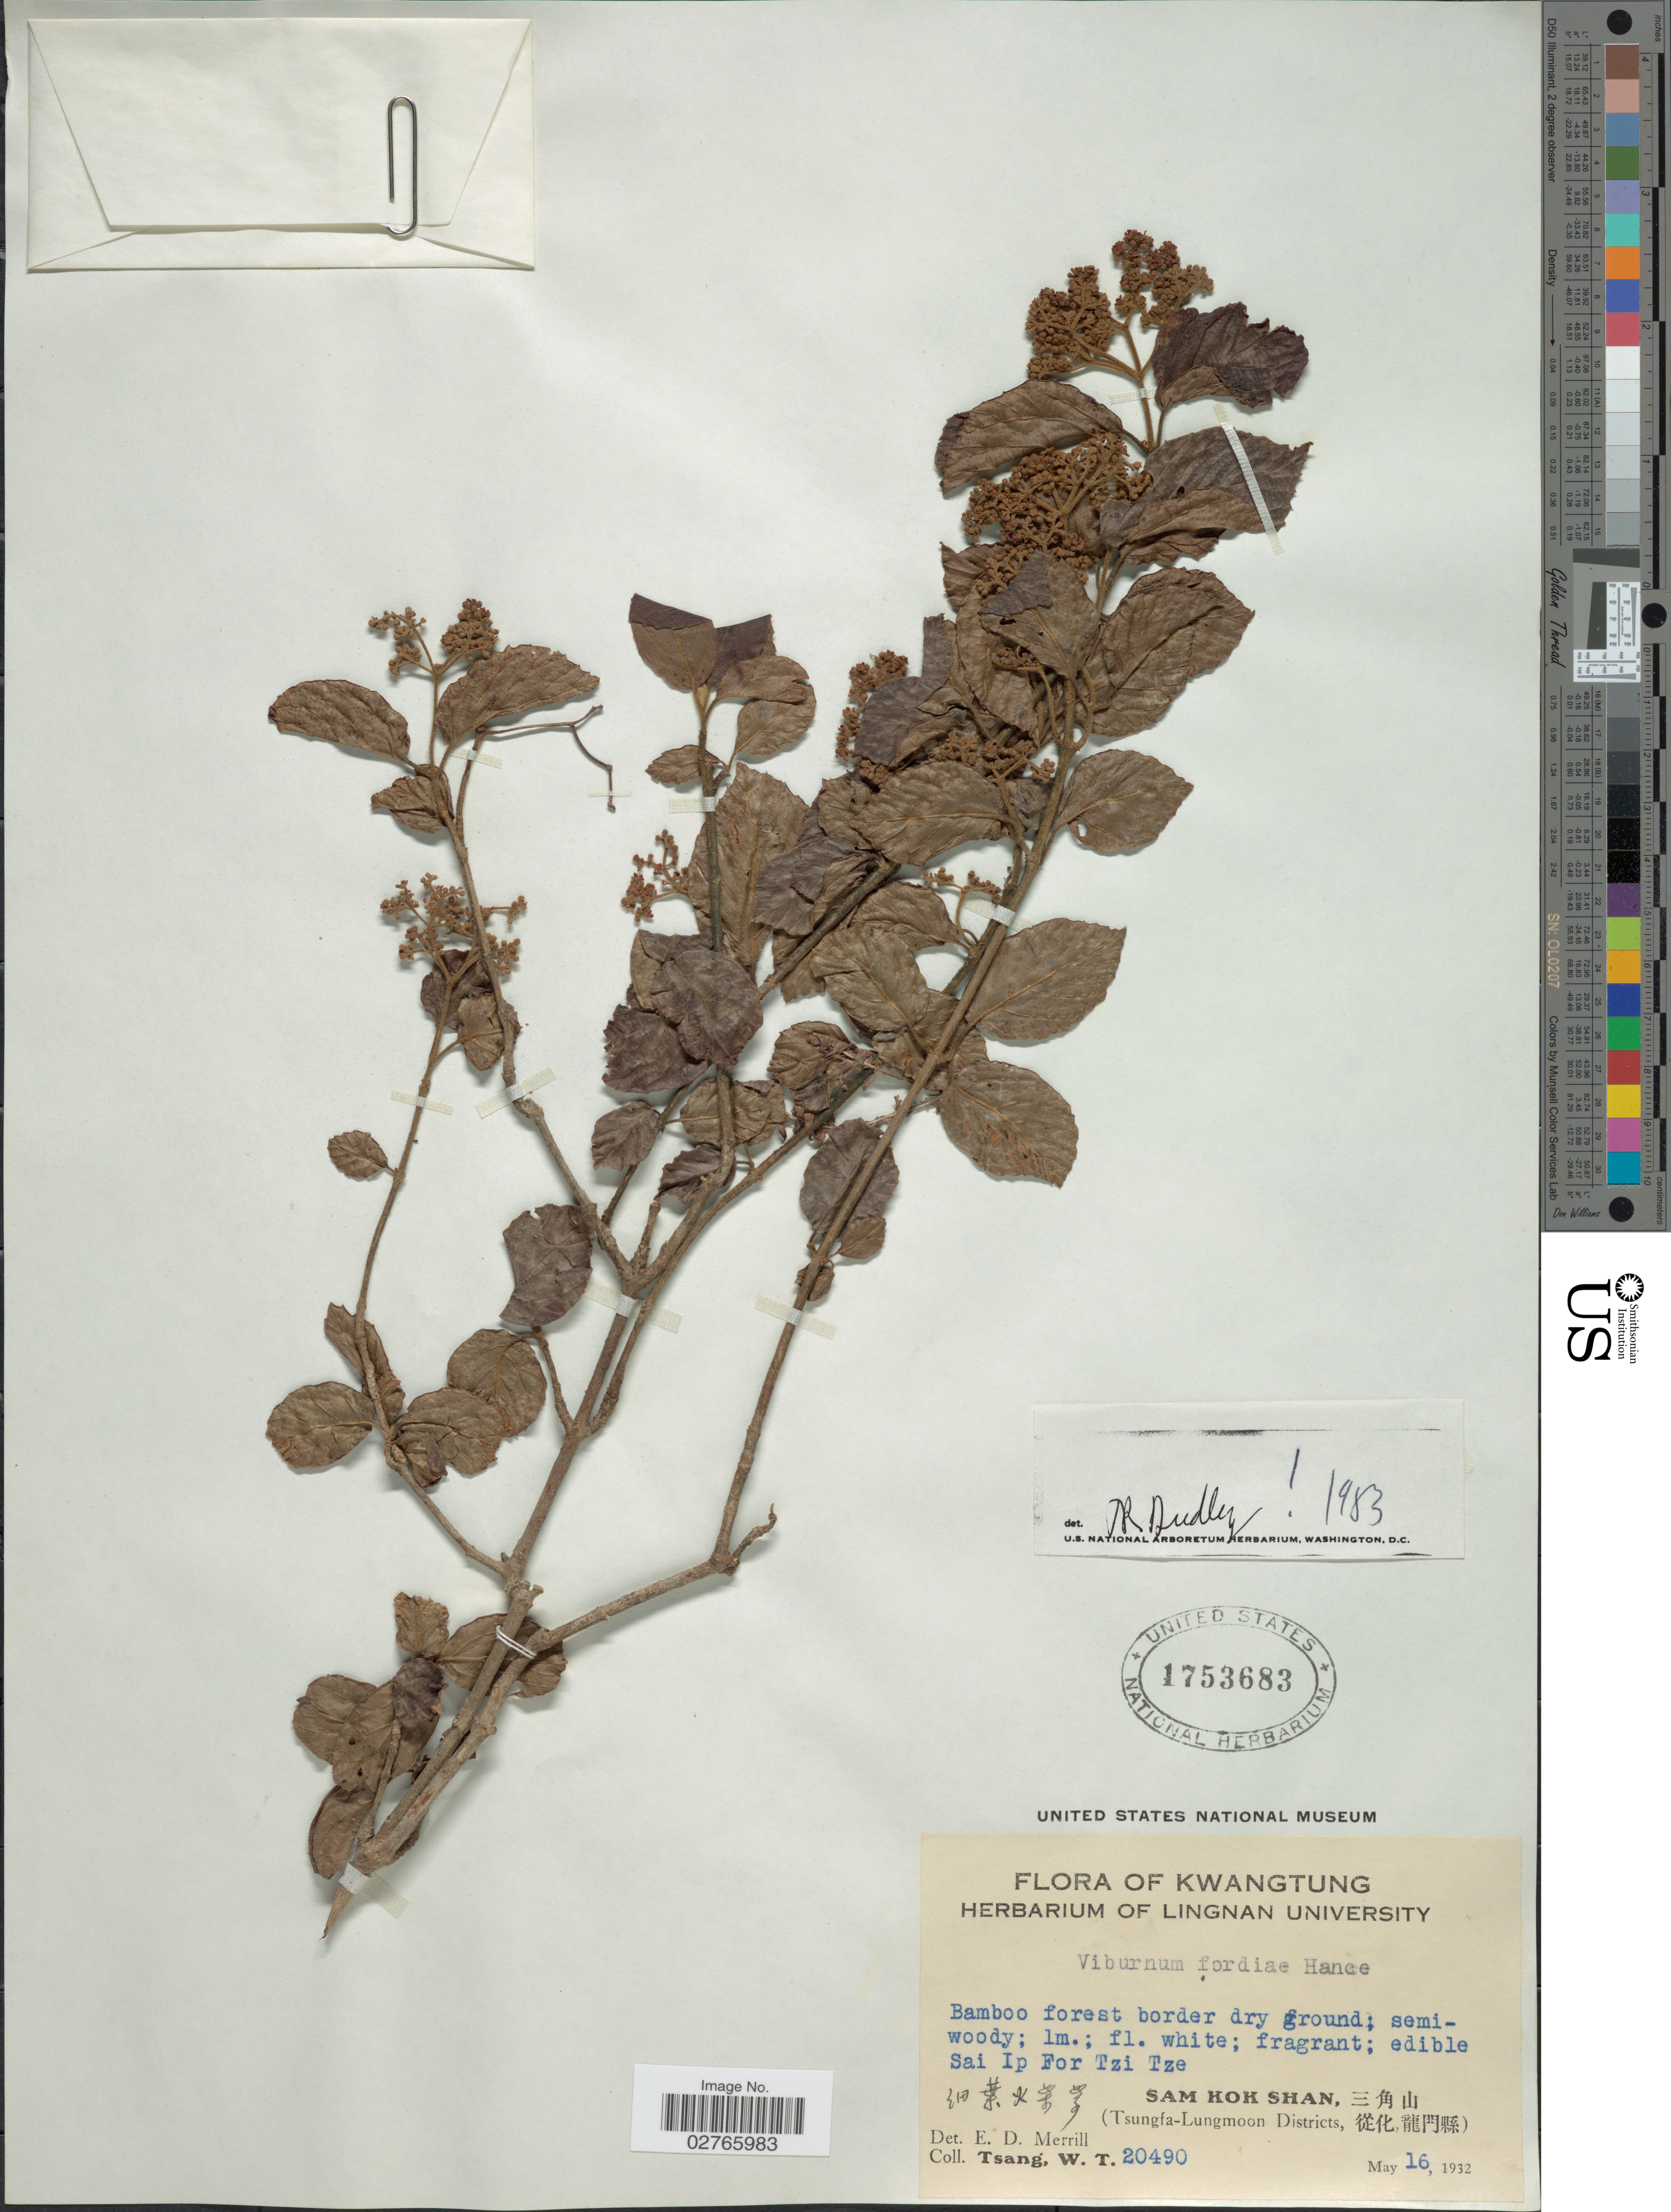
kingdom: Plantae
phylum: Tracheophyta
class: Magnoliopsida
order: Dipsacales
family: Viburnaceae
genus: Viburnum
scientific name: Viburnum fordiae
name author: Hance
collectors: W. T. Tsang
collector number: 20490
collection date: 1932-05-16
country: China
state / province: Guangdong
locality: Kwangtung, Sai Ip For Tzi Tze, Sam Kok Shan, (Tsungfa-Lungmoon Districts).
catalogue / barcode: US 1753683